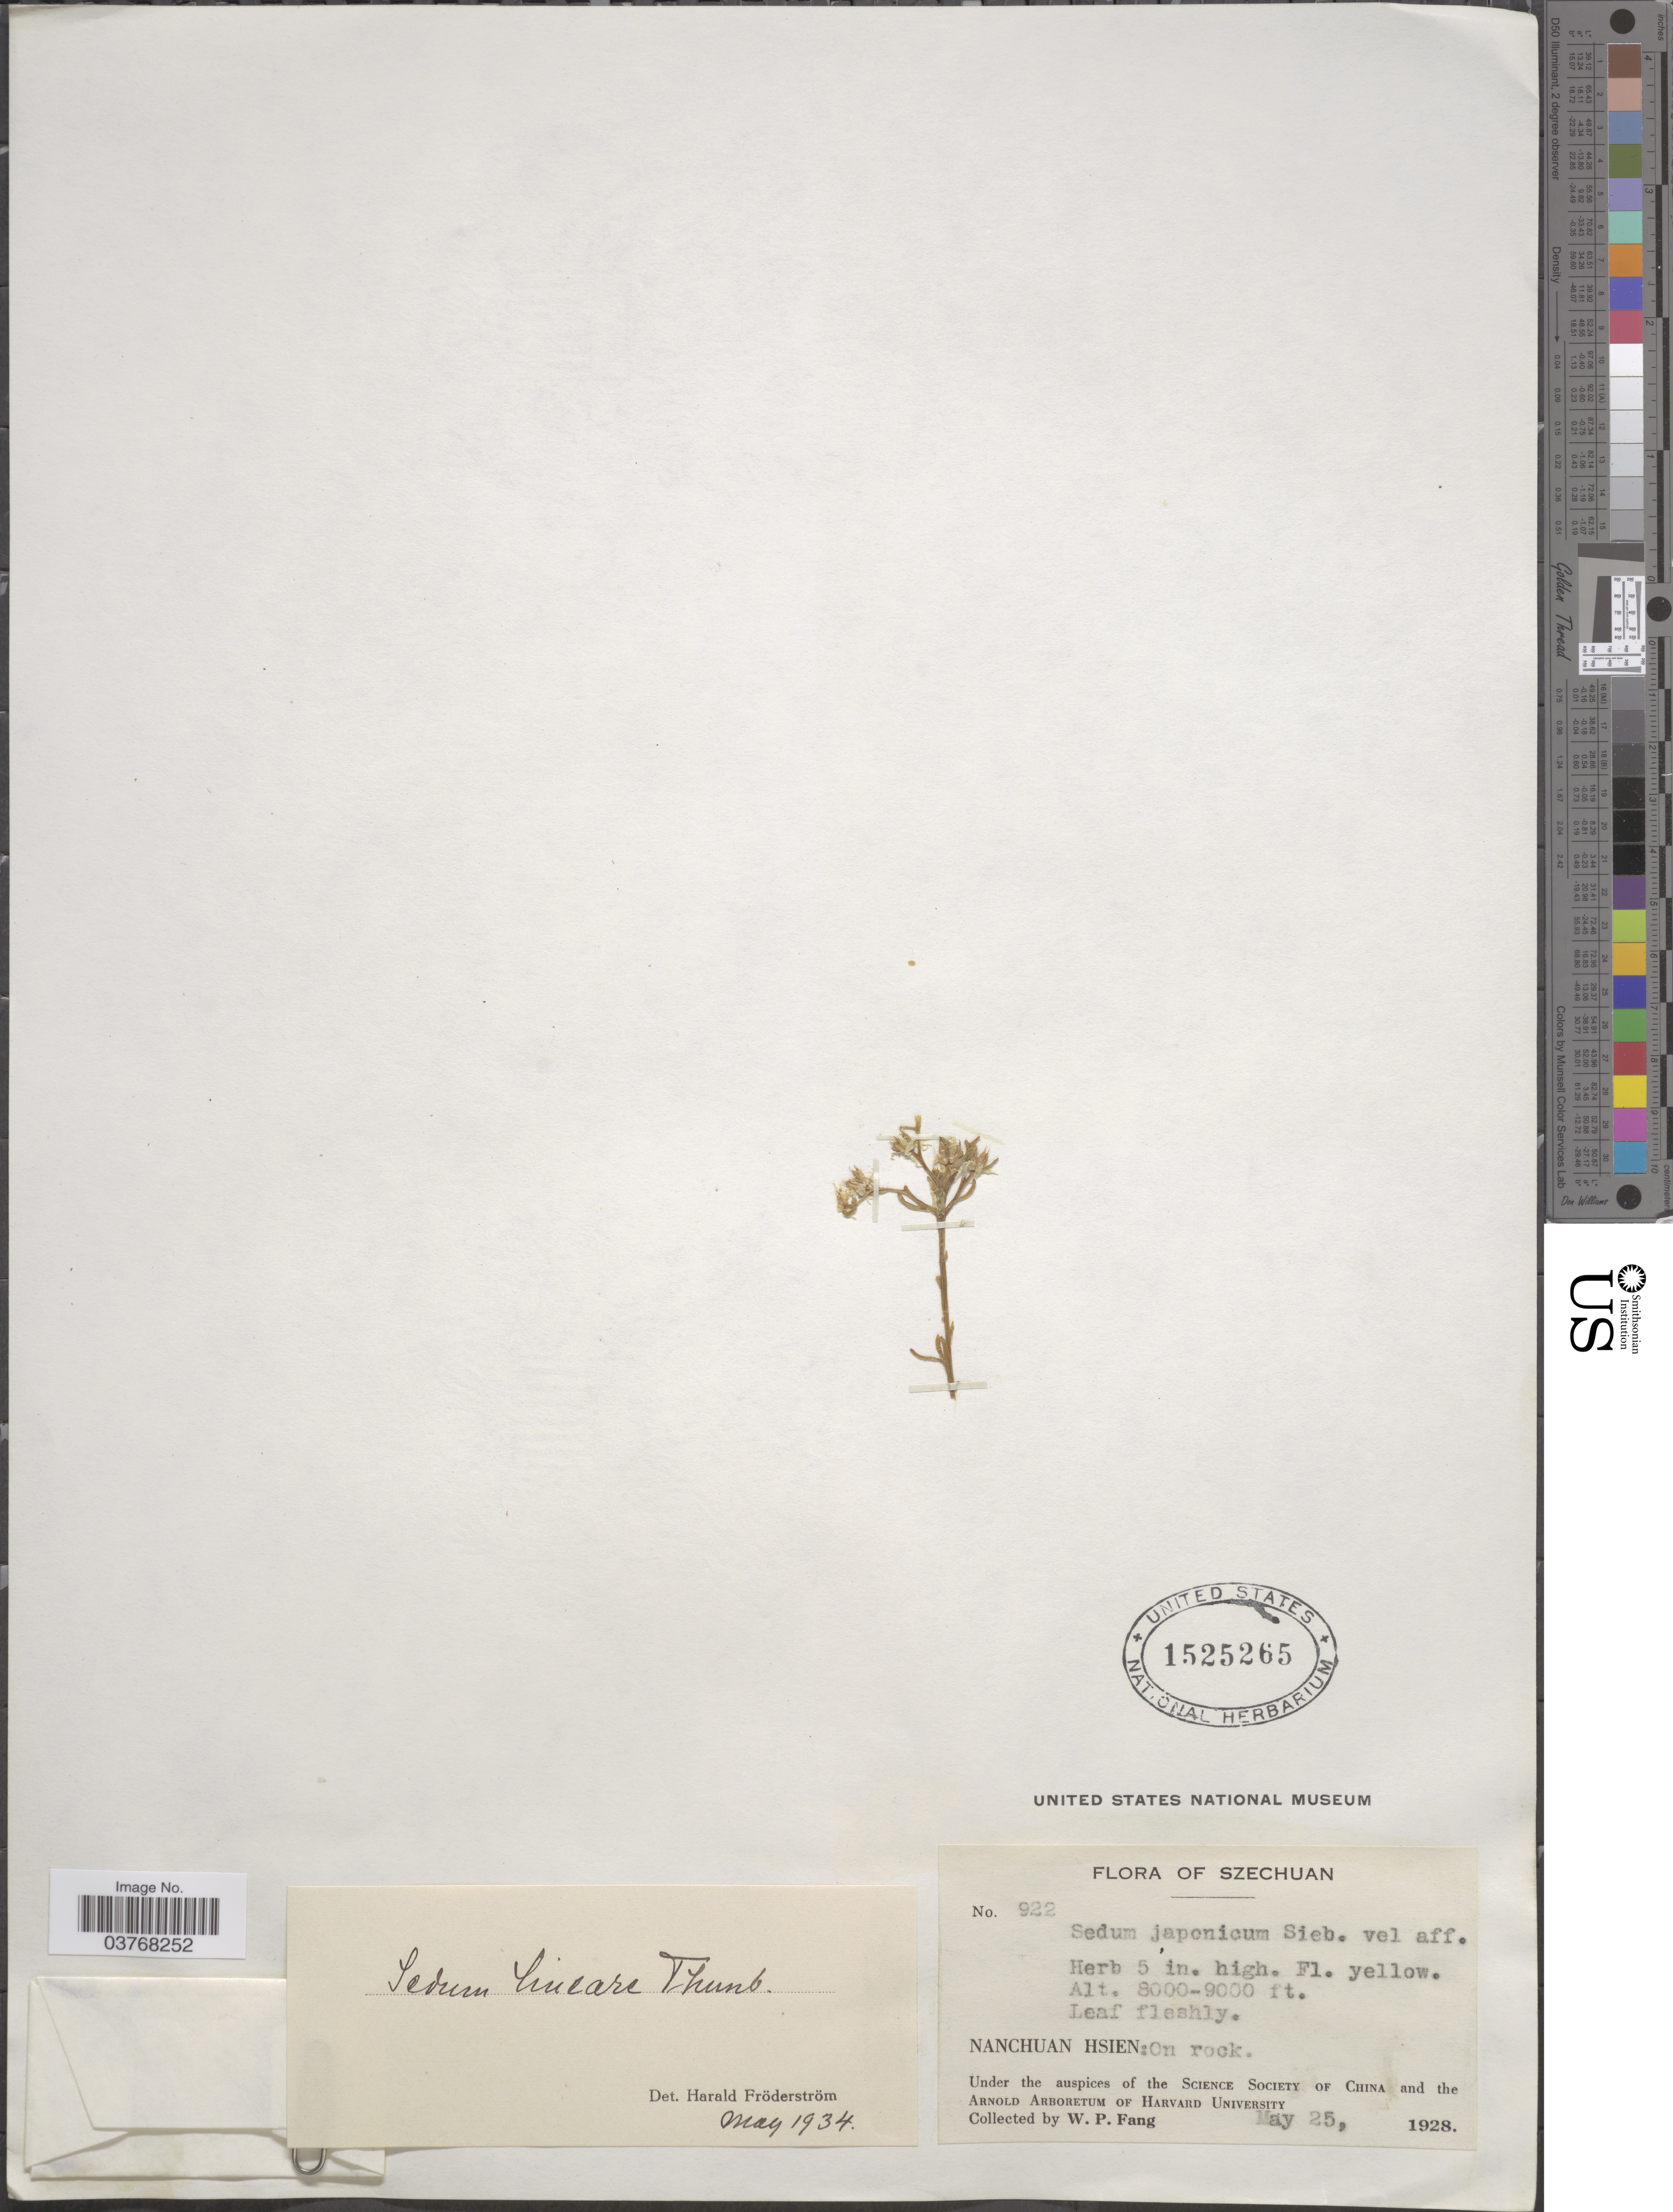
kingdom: Plantae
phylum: Tracheophyta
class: Magnoliopsida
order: Saxifragales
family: Crassulaceae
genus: Sedum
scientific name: Sedum lineare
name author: Thunb.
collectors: W. P. Fang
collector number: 922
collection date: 1928-05-25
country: China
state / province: Sichuan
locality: Szechuan. Nanchuan Hsien.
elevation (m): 2438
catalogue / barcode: US 1525265